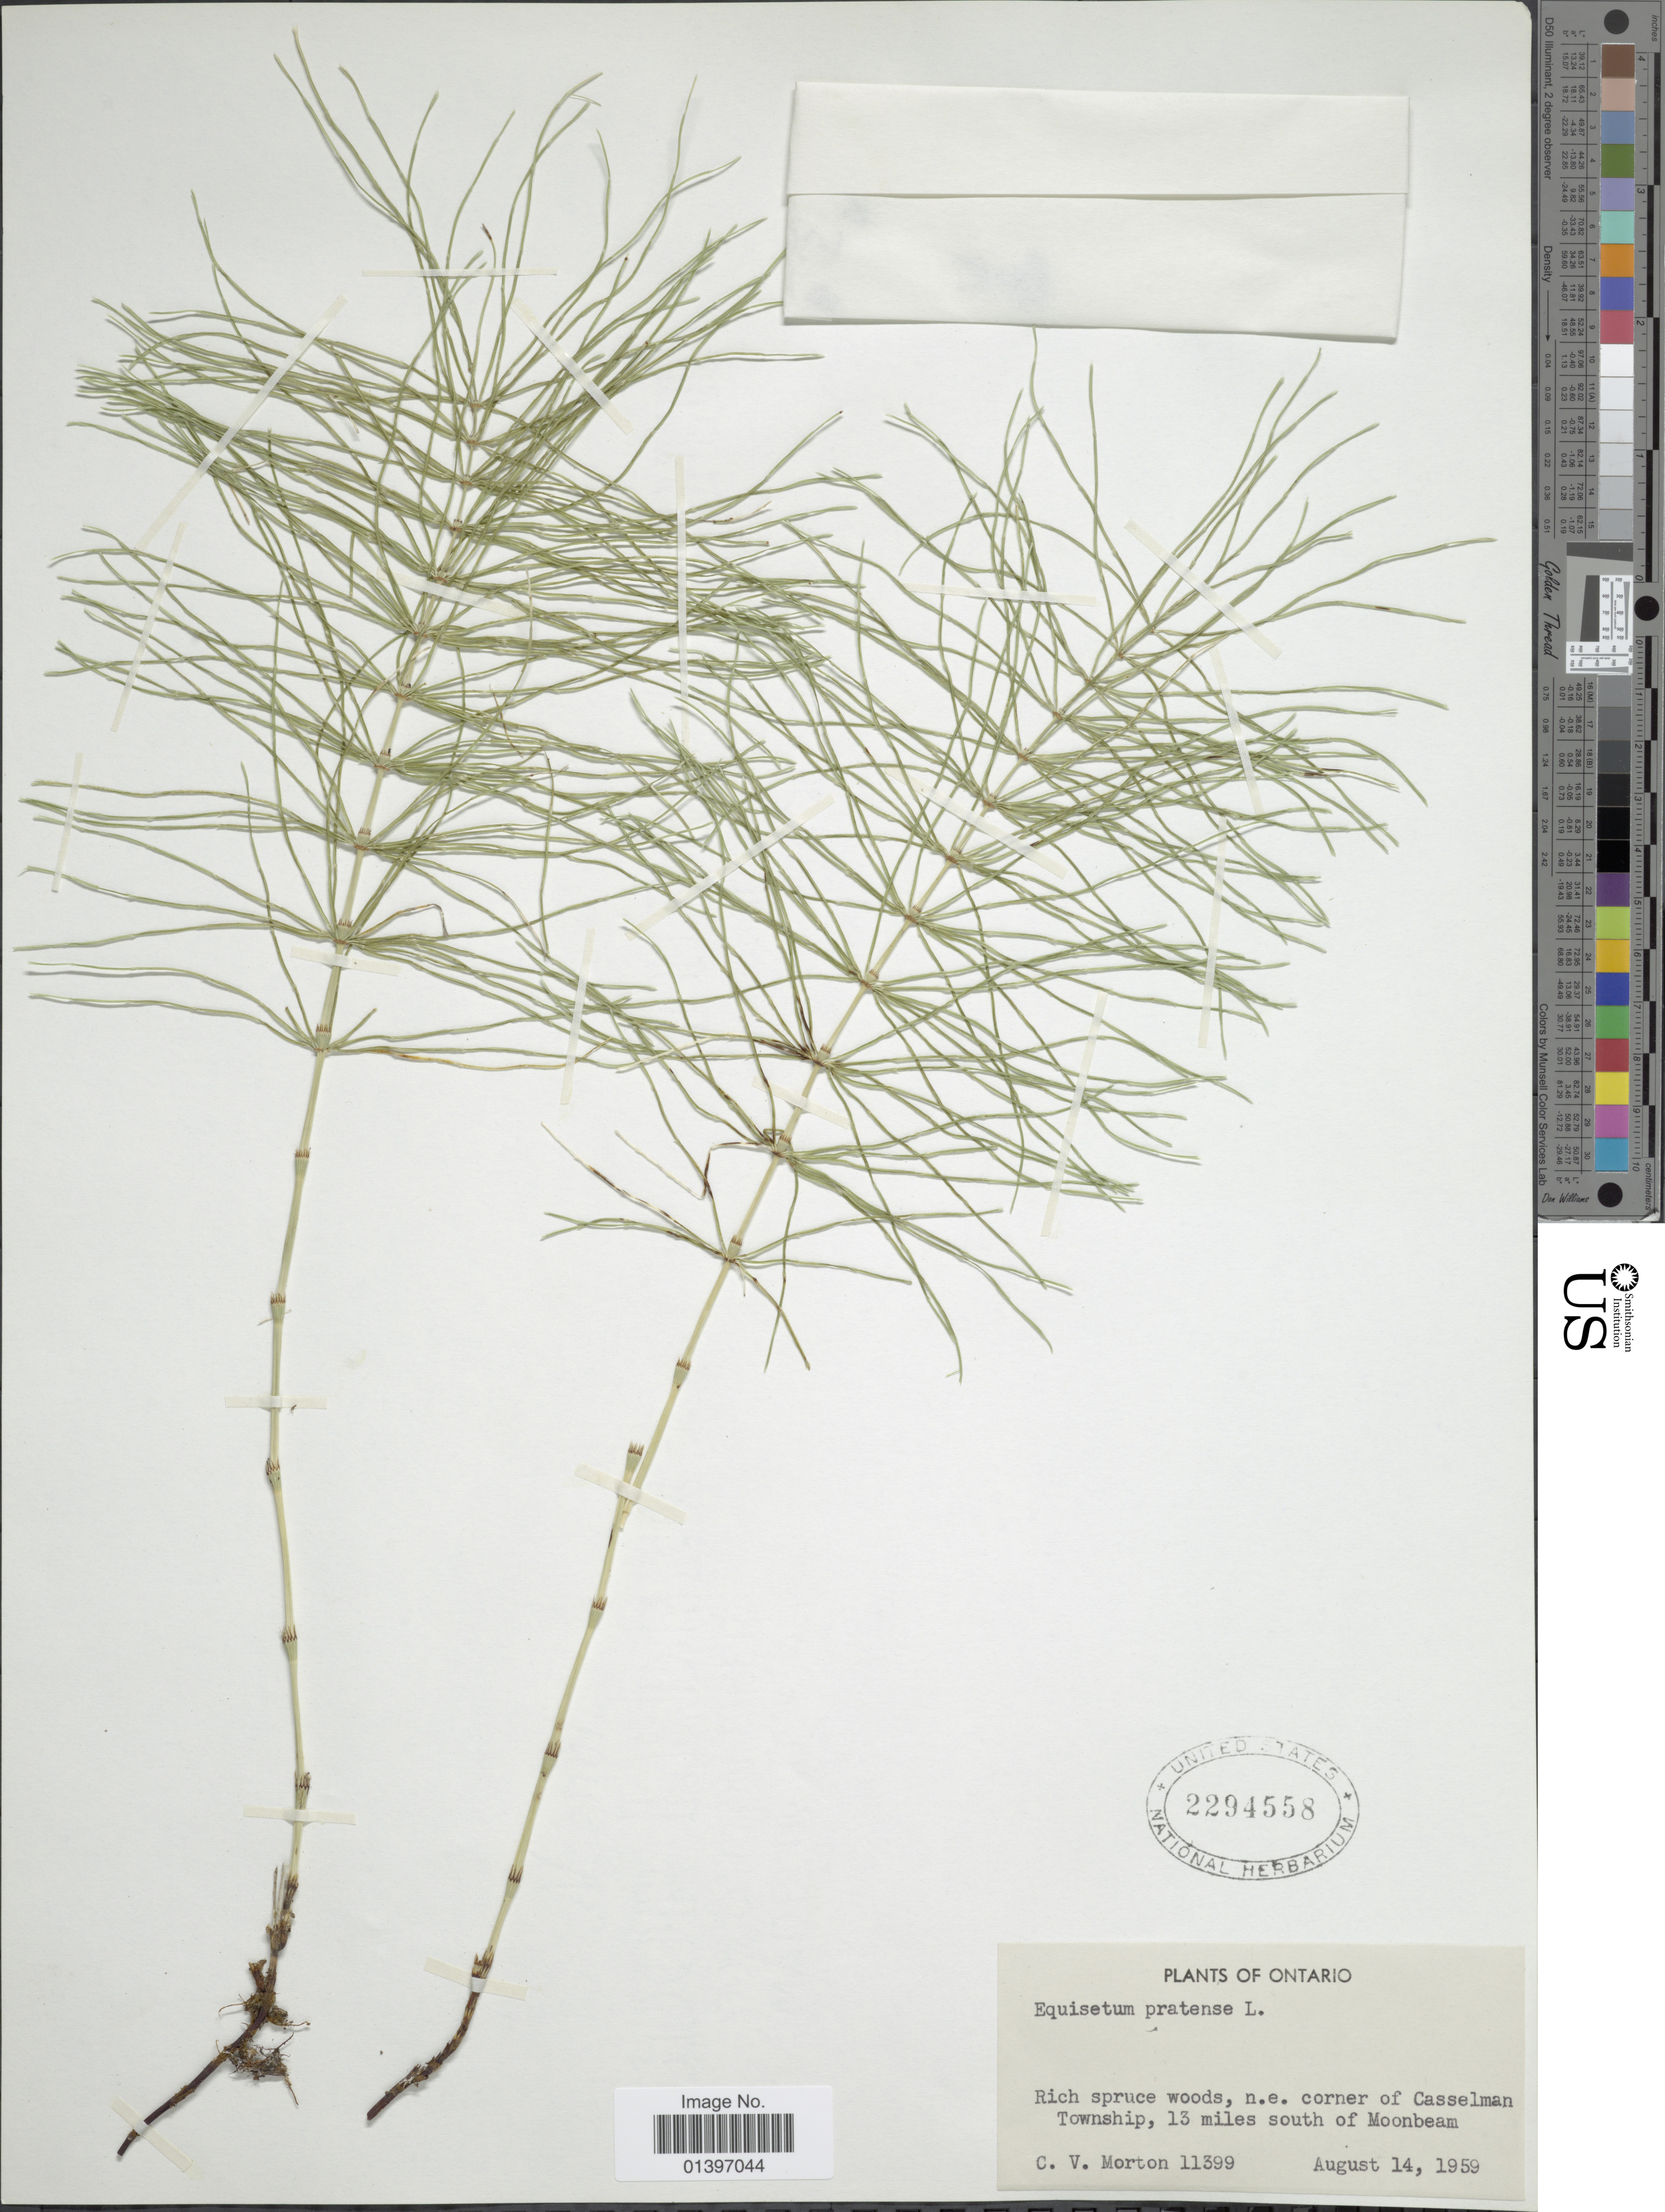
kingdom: Plantae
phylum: Tracheophyta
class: Polypodiopsida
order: Equisetales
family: Equisetaceae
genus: Equisetum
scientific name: Equisetum pratense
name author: Ehrh.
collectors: C. V. Morton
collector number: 11399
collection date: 1959-08-14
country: Canada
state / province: Ontario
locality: Rich spruce woods, n.e. corner of Casselman Township, 13miles south of Moonbeam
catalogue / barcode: US 2294558